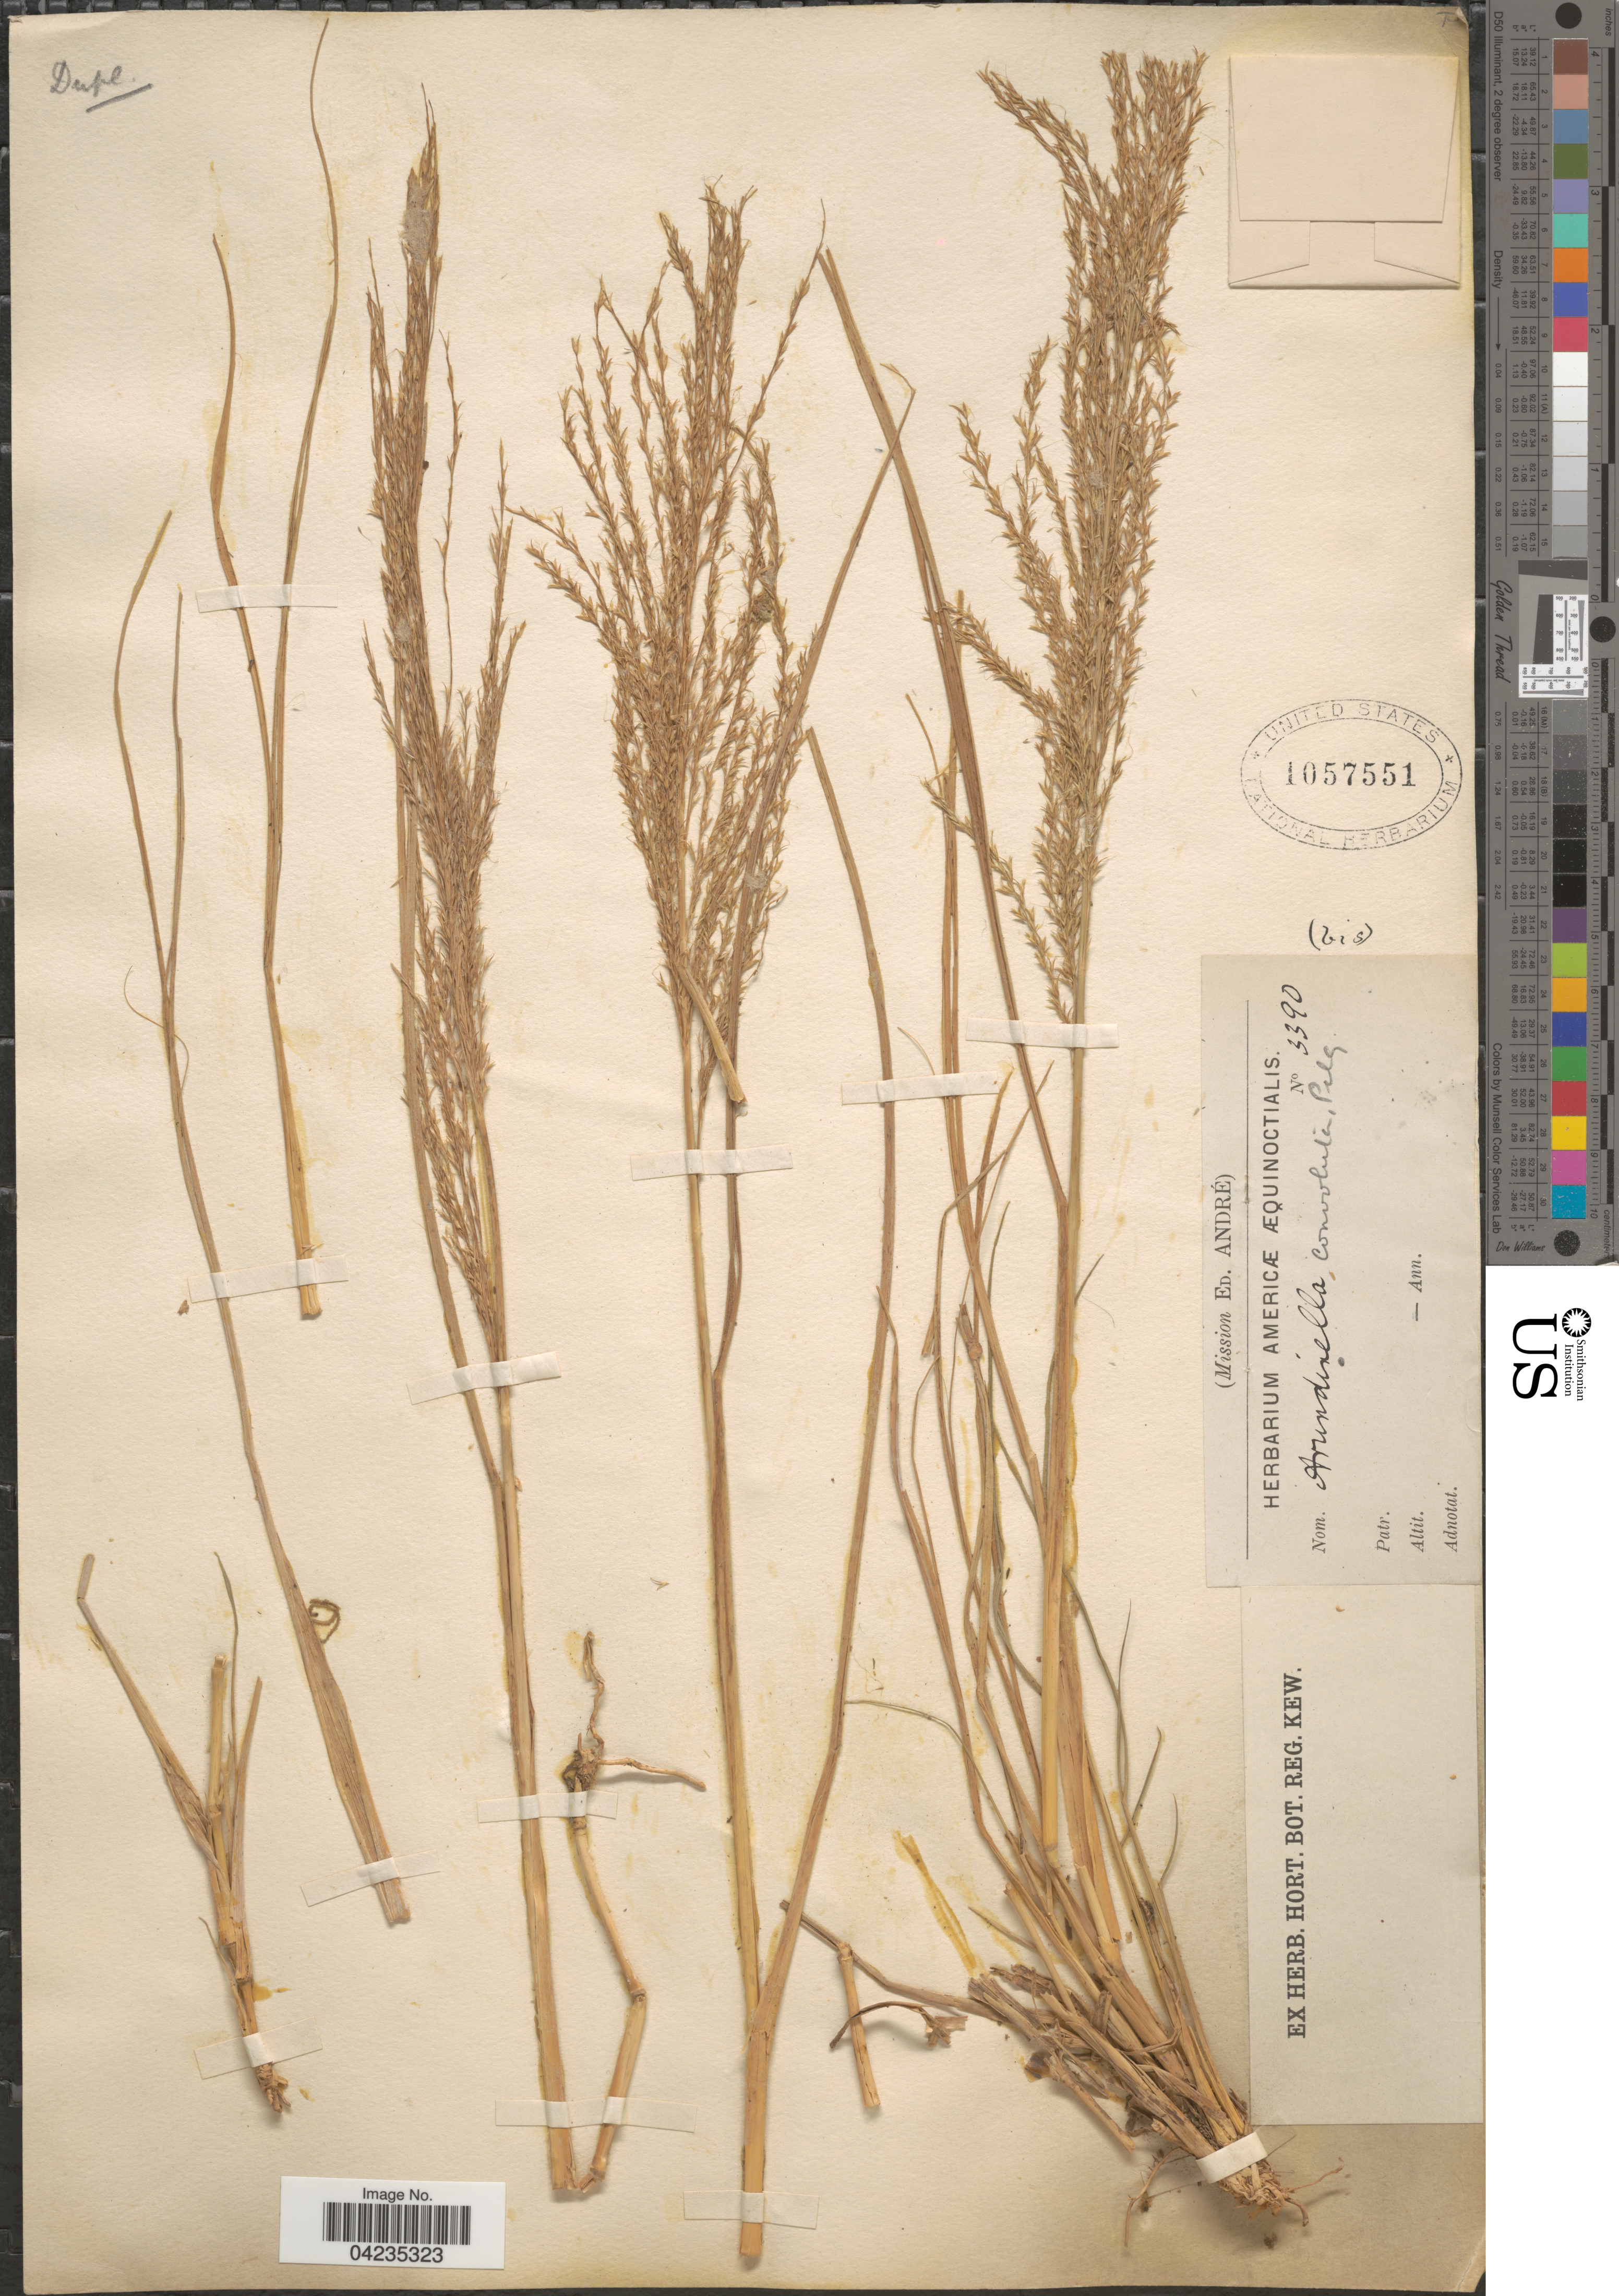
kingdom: Plantae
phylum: Tracheophyta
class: Liliopsida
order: Poales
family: Poaceae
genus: Arundinella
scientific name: Arundinella berteroniana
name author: (Schult.) Hitchc. & Chase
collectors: É. F. André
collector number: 3390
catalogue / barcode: US 1057551